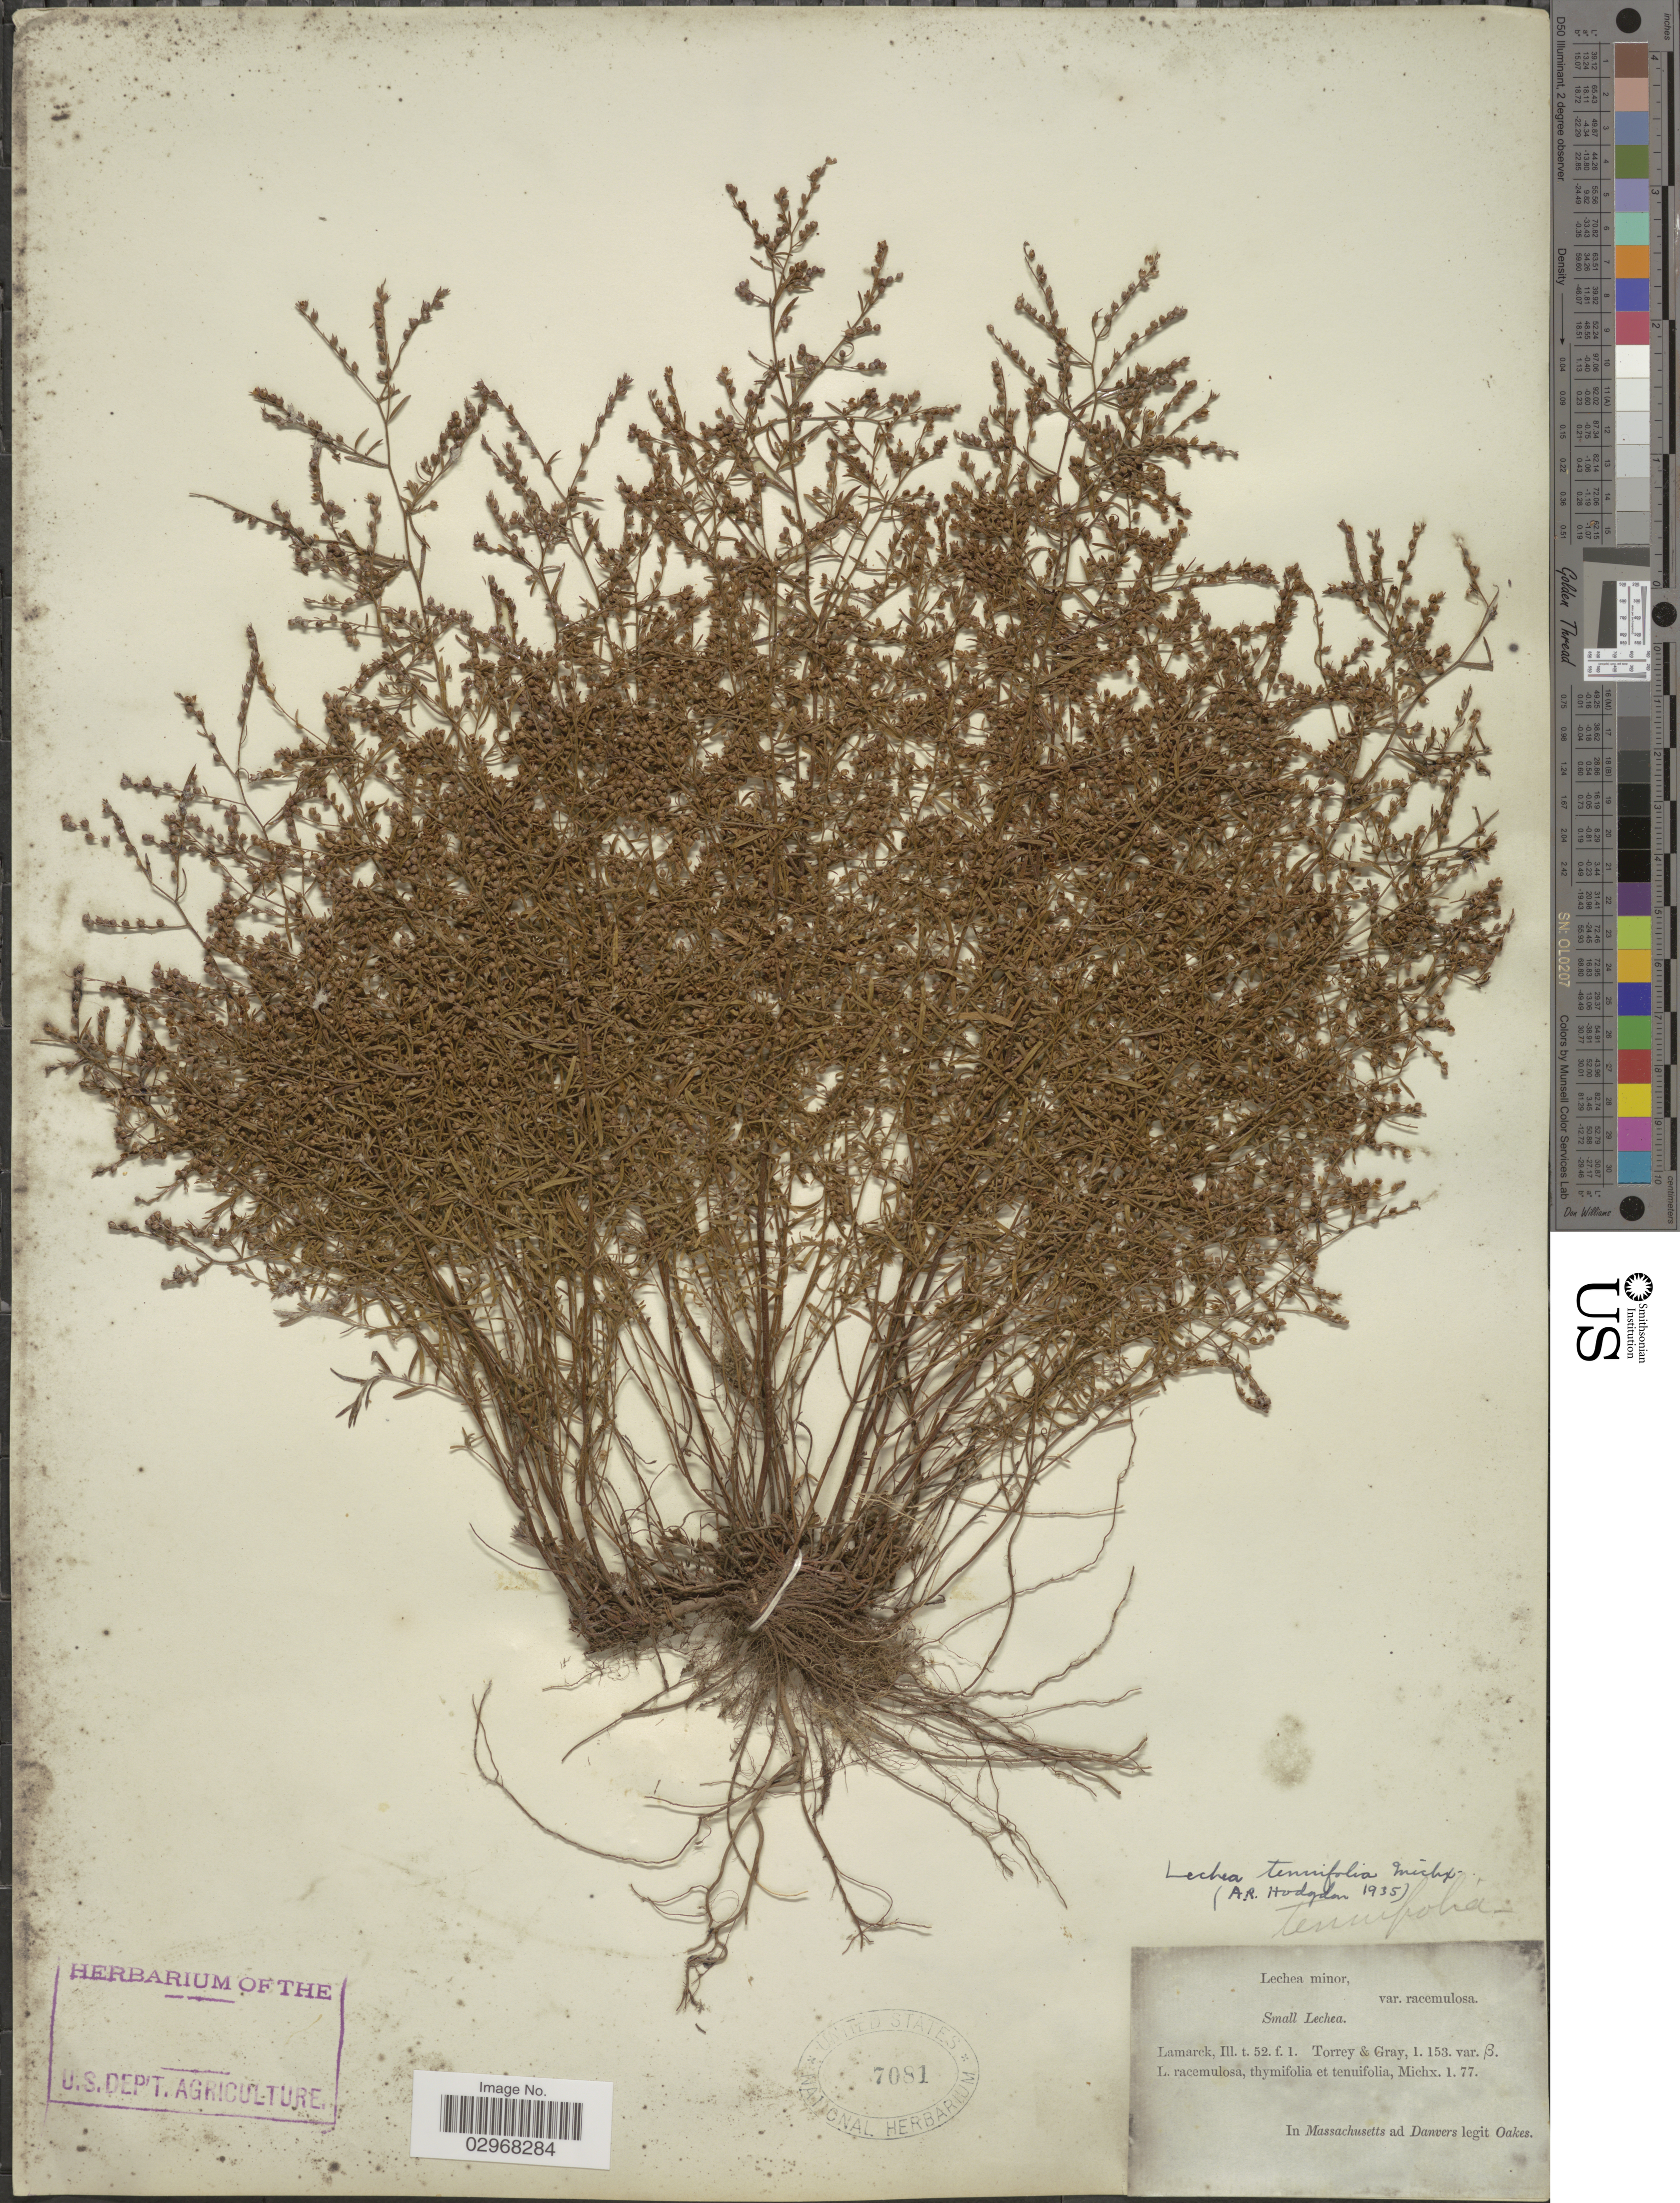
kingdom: Plantae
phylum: Tracheophyta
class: Magnoliopsida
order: Malvales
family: Cistaceae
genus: Lechea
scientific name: Lechea tenuifolia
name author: Michx.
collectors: -. Oakes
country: United States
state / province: Massachusetts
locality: In Massachusetts ad Danvers.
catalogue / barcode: US 7081